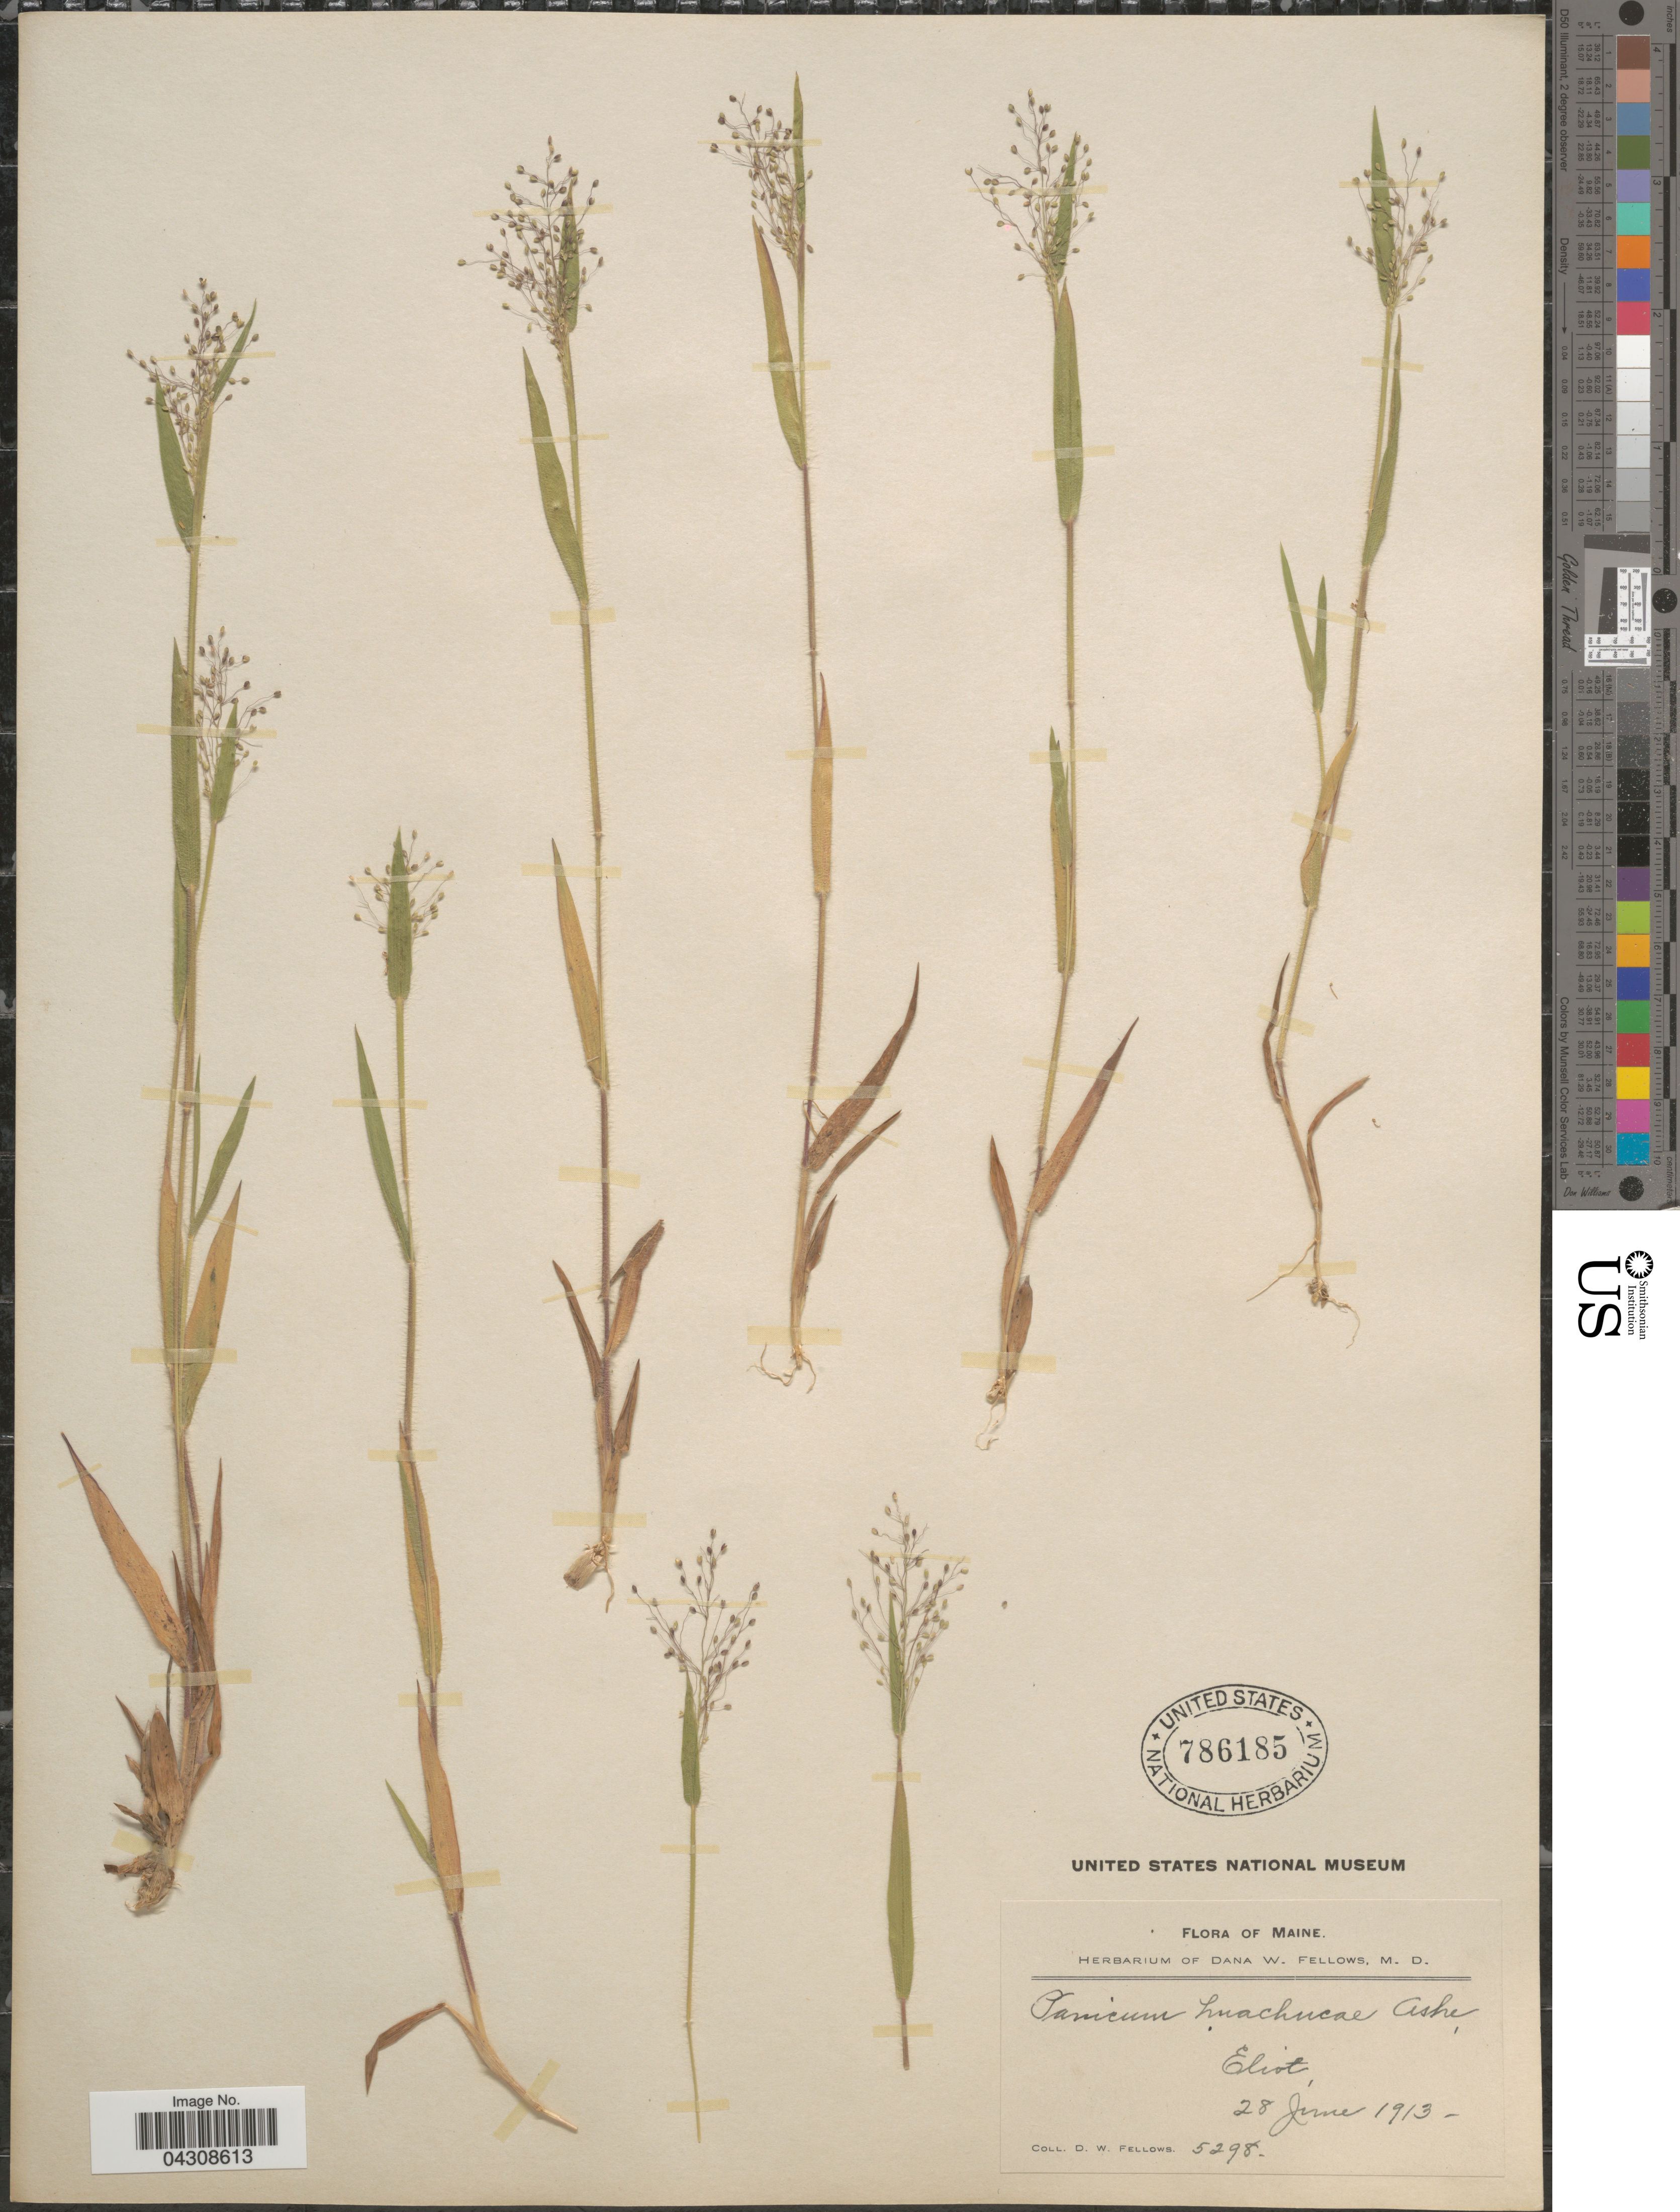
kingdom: Plantae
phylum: Tracheophyta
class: Liliopsida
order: Poales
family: Poaceae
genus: Dichanthelium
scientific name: Dichanthelium acuminatum var. acuminatum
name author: (Sw.) Gould & C.A. Clark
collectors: D. W. Fellows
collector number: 5298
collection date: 1913-06-28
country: United States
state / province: Maine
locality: Eliot.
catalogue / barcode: US 786185